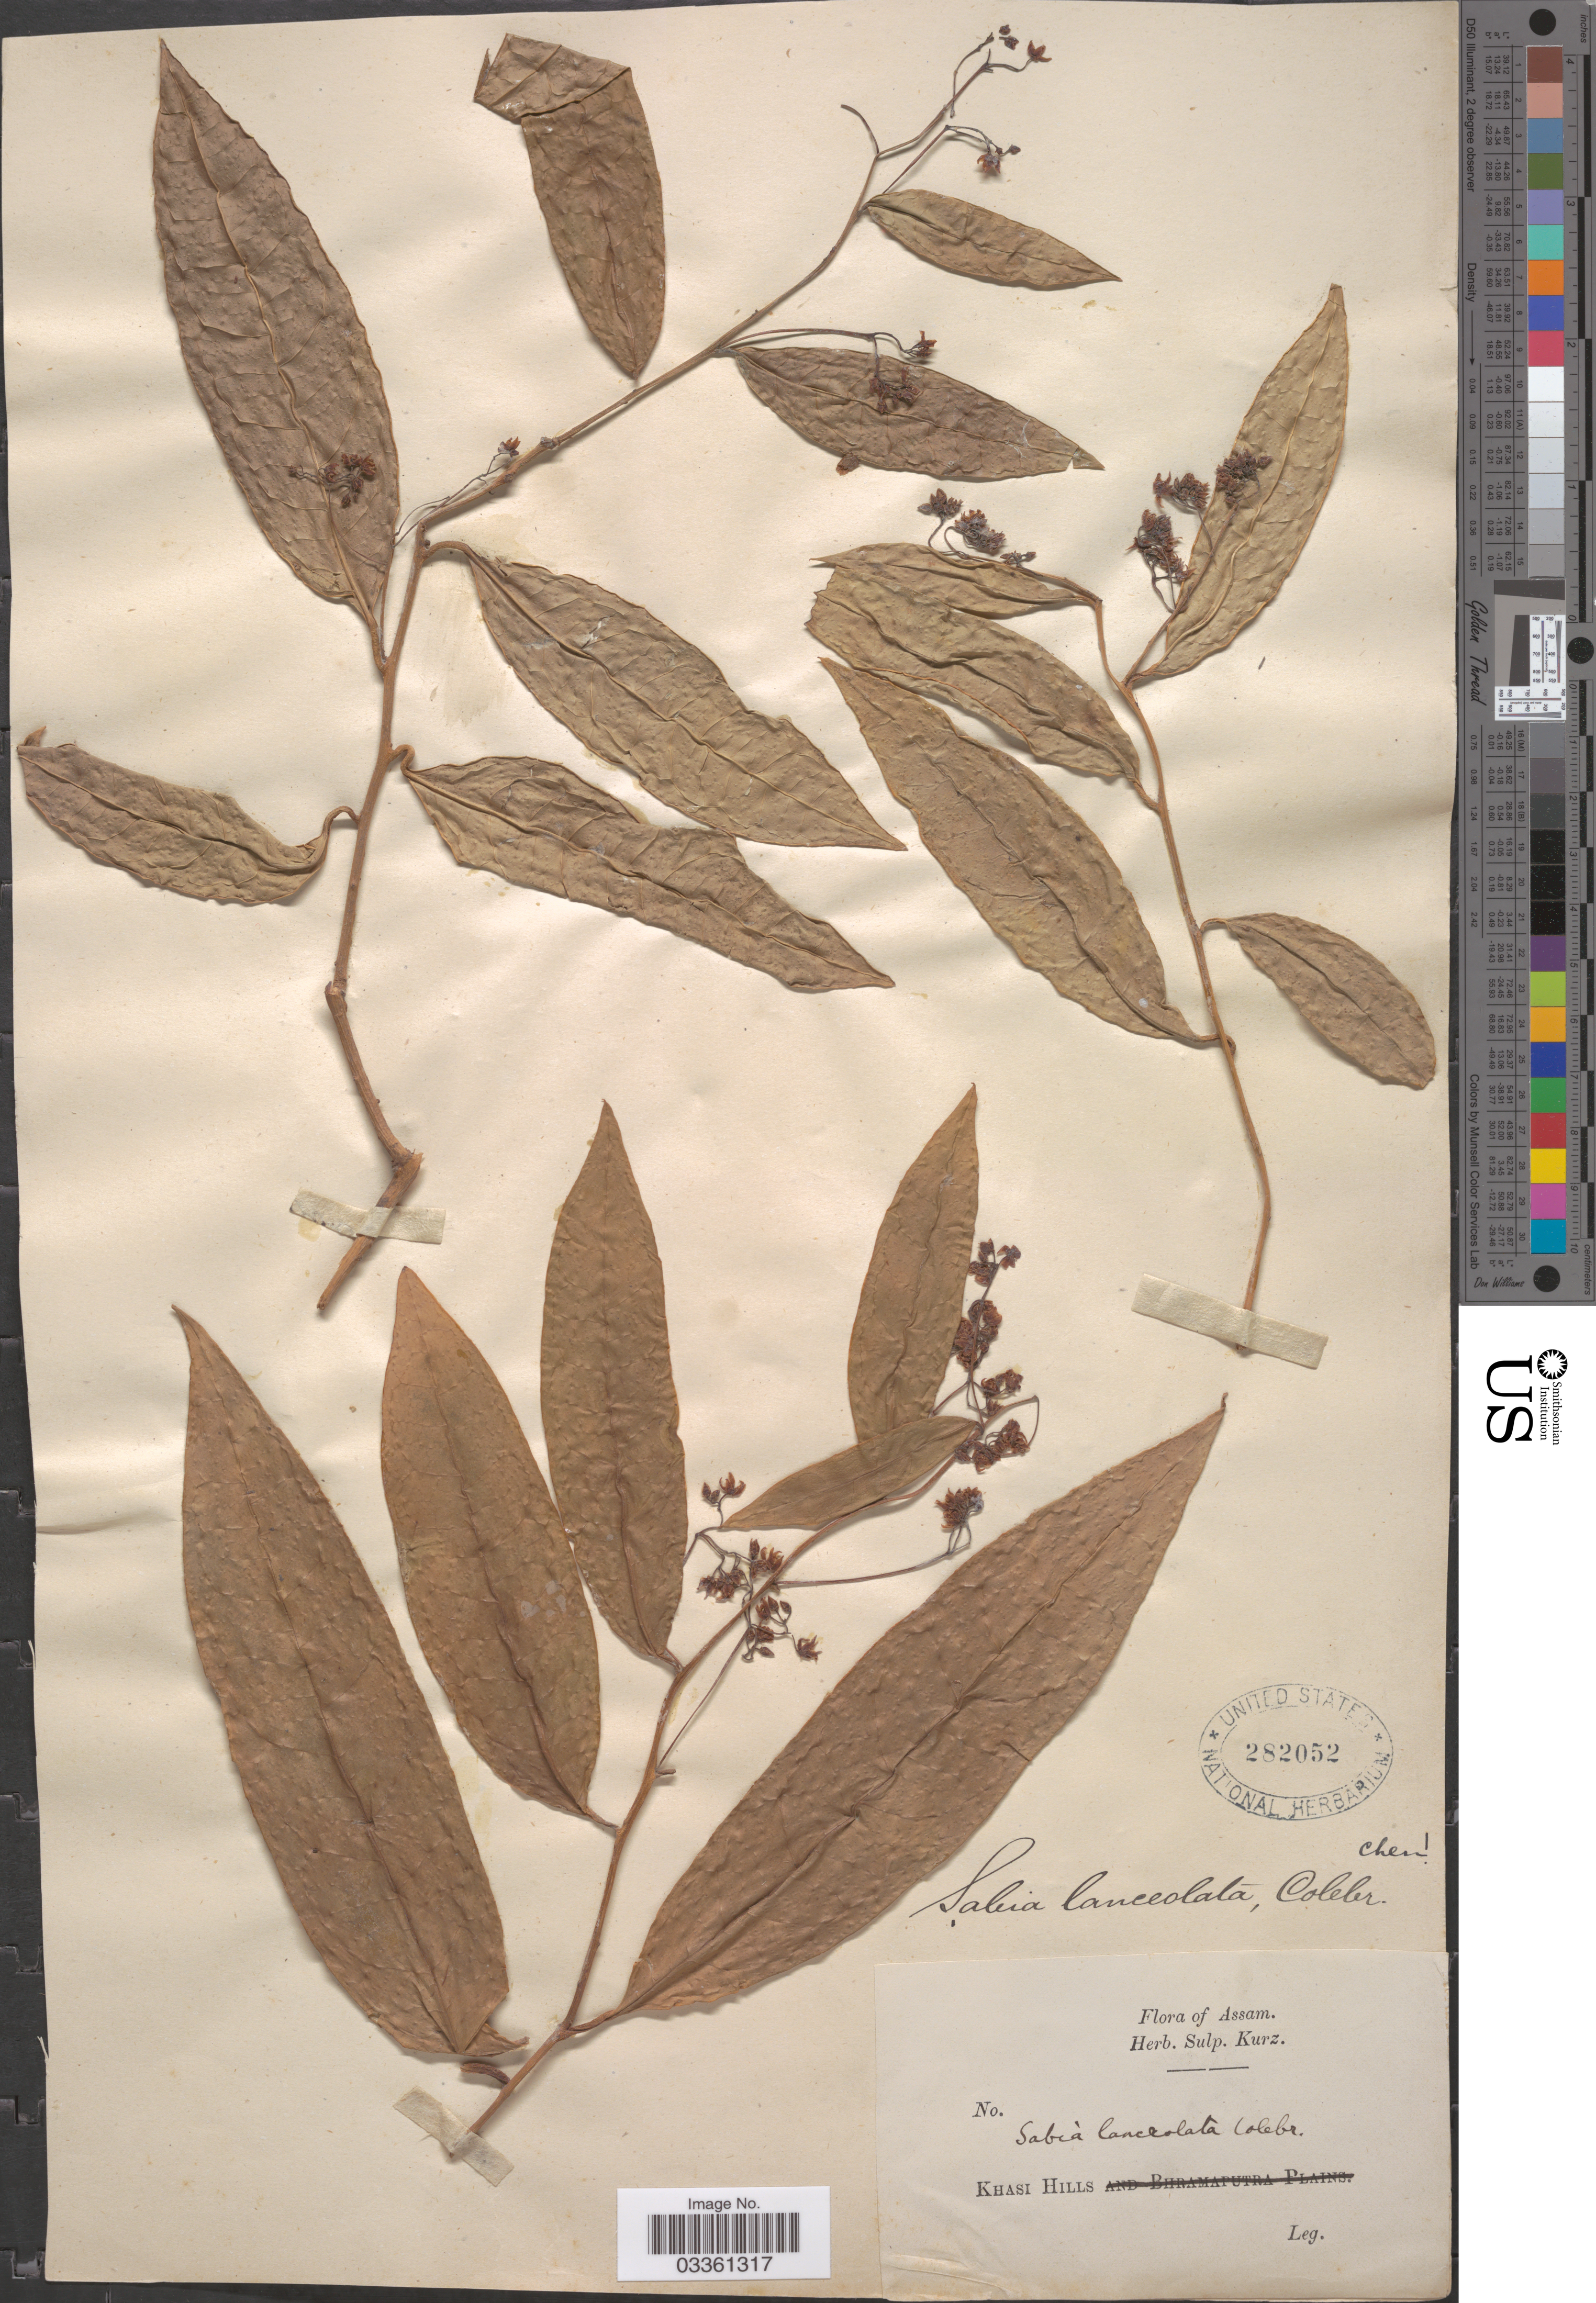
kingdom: Plantae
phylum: Tracheophyta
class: Magnoliopsida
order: Proteales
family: Sabiaceae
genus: Sabia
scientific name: Sabia lanceolata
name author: Colebr.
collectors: ex herb. Sulp. Kurz.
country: India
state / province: Meghalaya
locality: Khasi Hills.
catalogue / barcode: US 282052